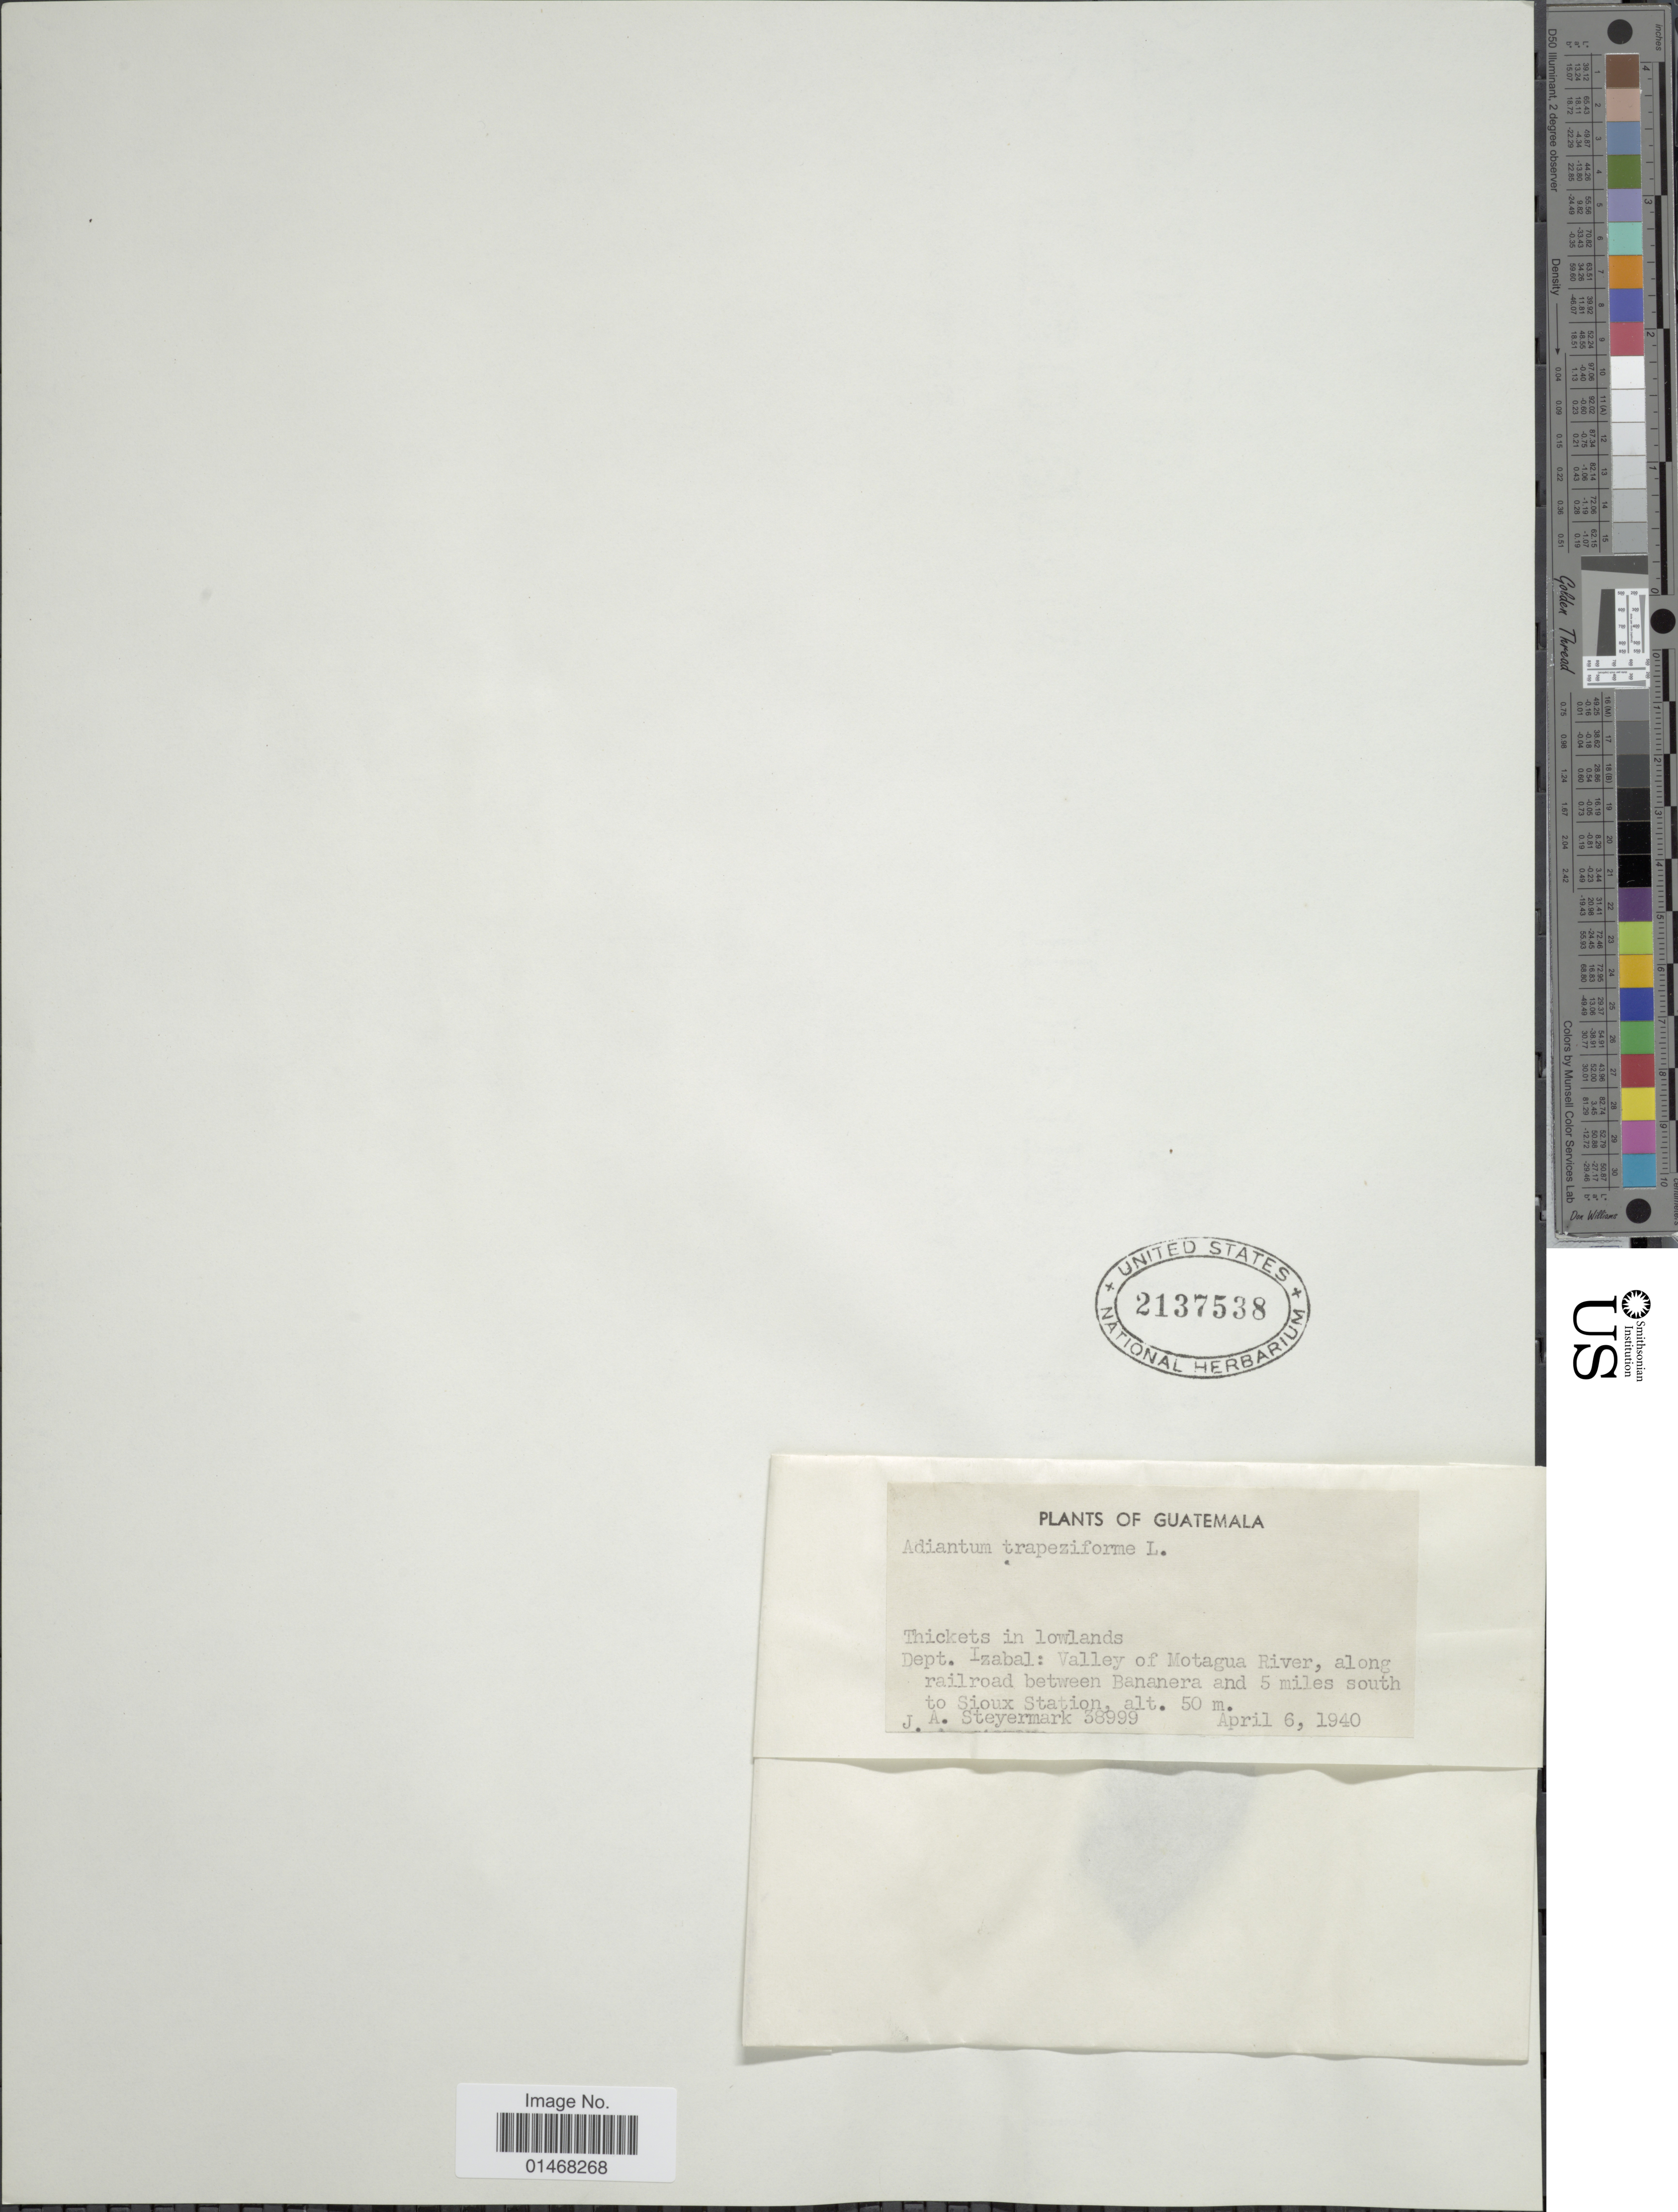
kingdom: Plantae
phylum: Tracheophyta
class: Polypodiopsida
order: Polypodiales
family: Pteridaceae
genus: Adiantum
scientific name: Adiantum trapeziforme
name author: L.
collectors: J. Steyermark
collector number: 38999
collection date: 1940-04-06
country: Guatemala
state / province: Izabal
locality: Dept. Izabal: Valley of Motagua River, along railroad between Bananera and 5 miles south to Sioux Station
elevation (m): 50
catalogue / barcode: US 2137538